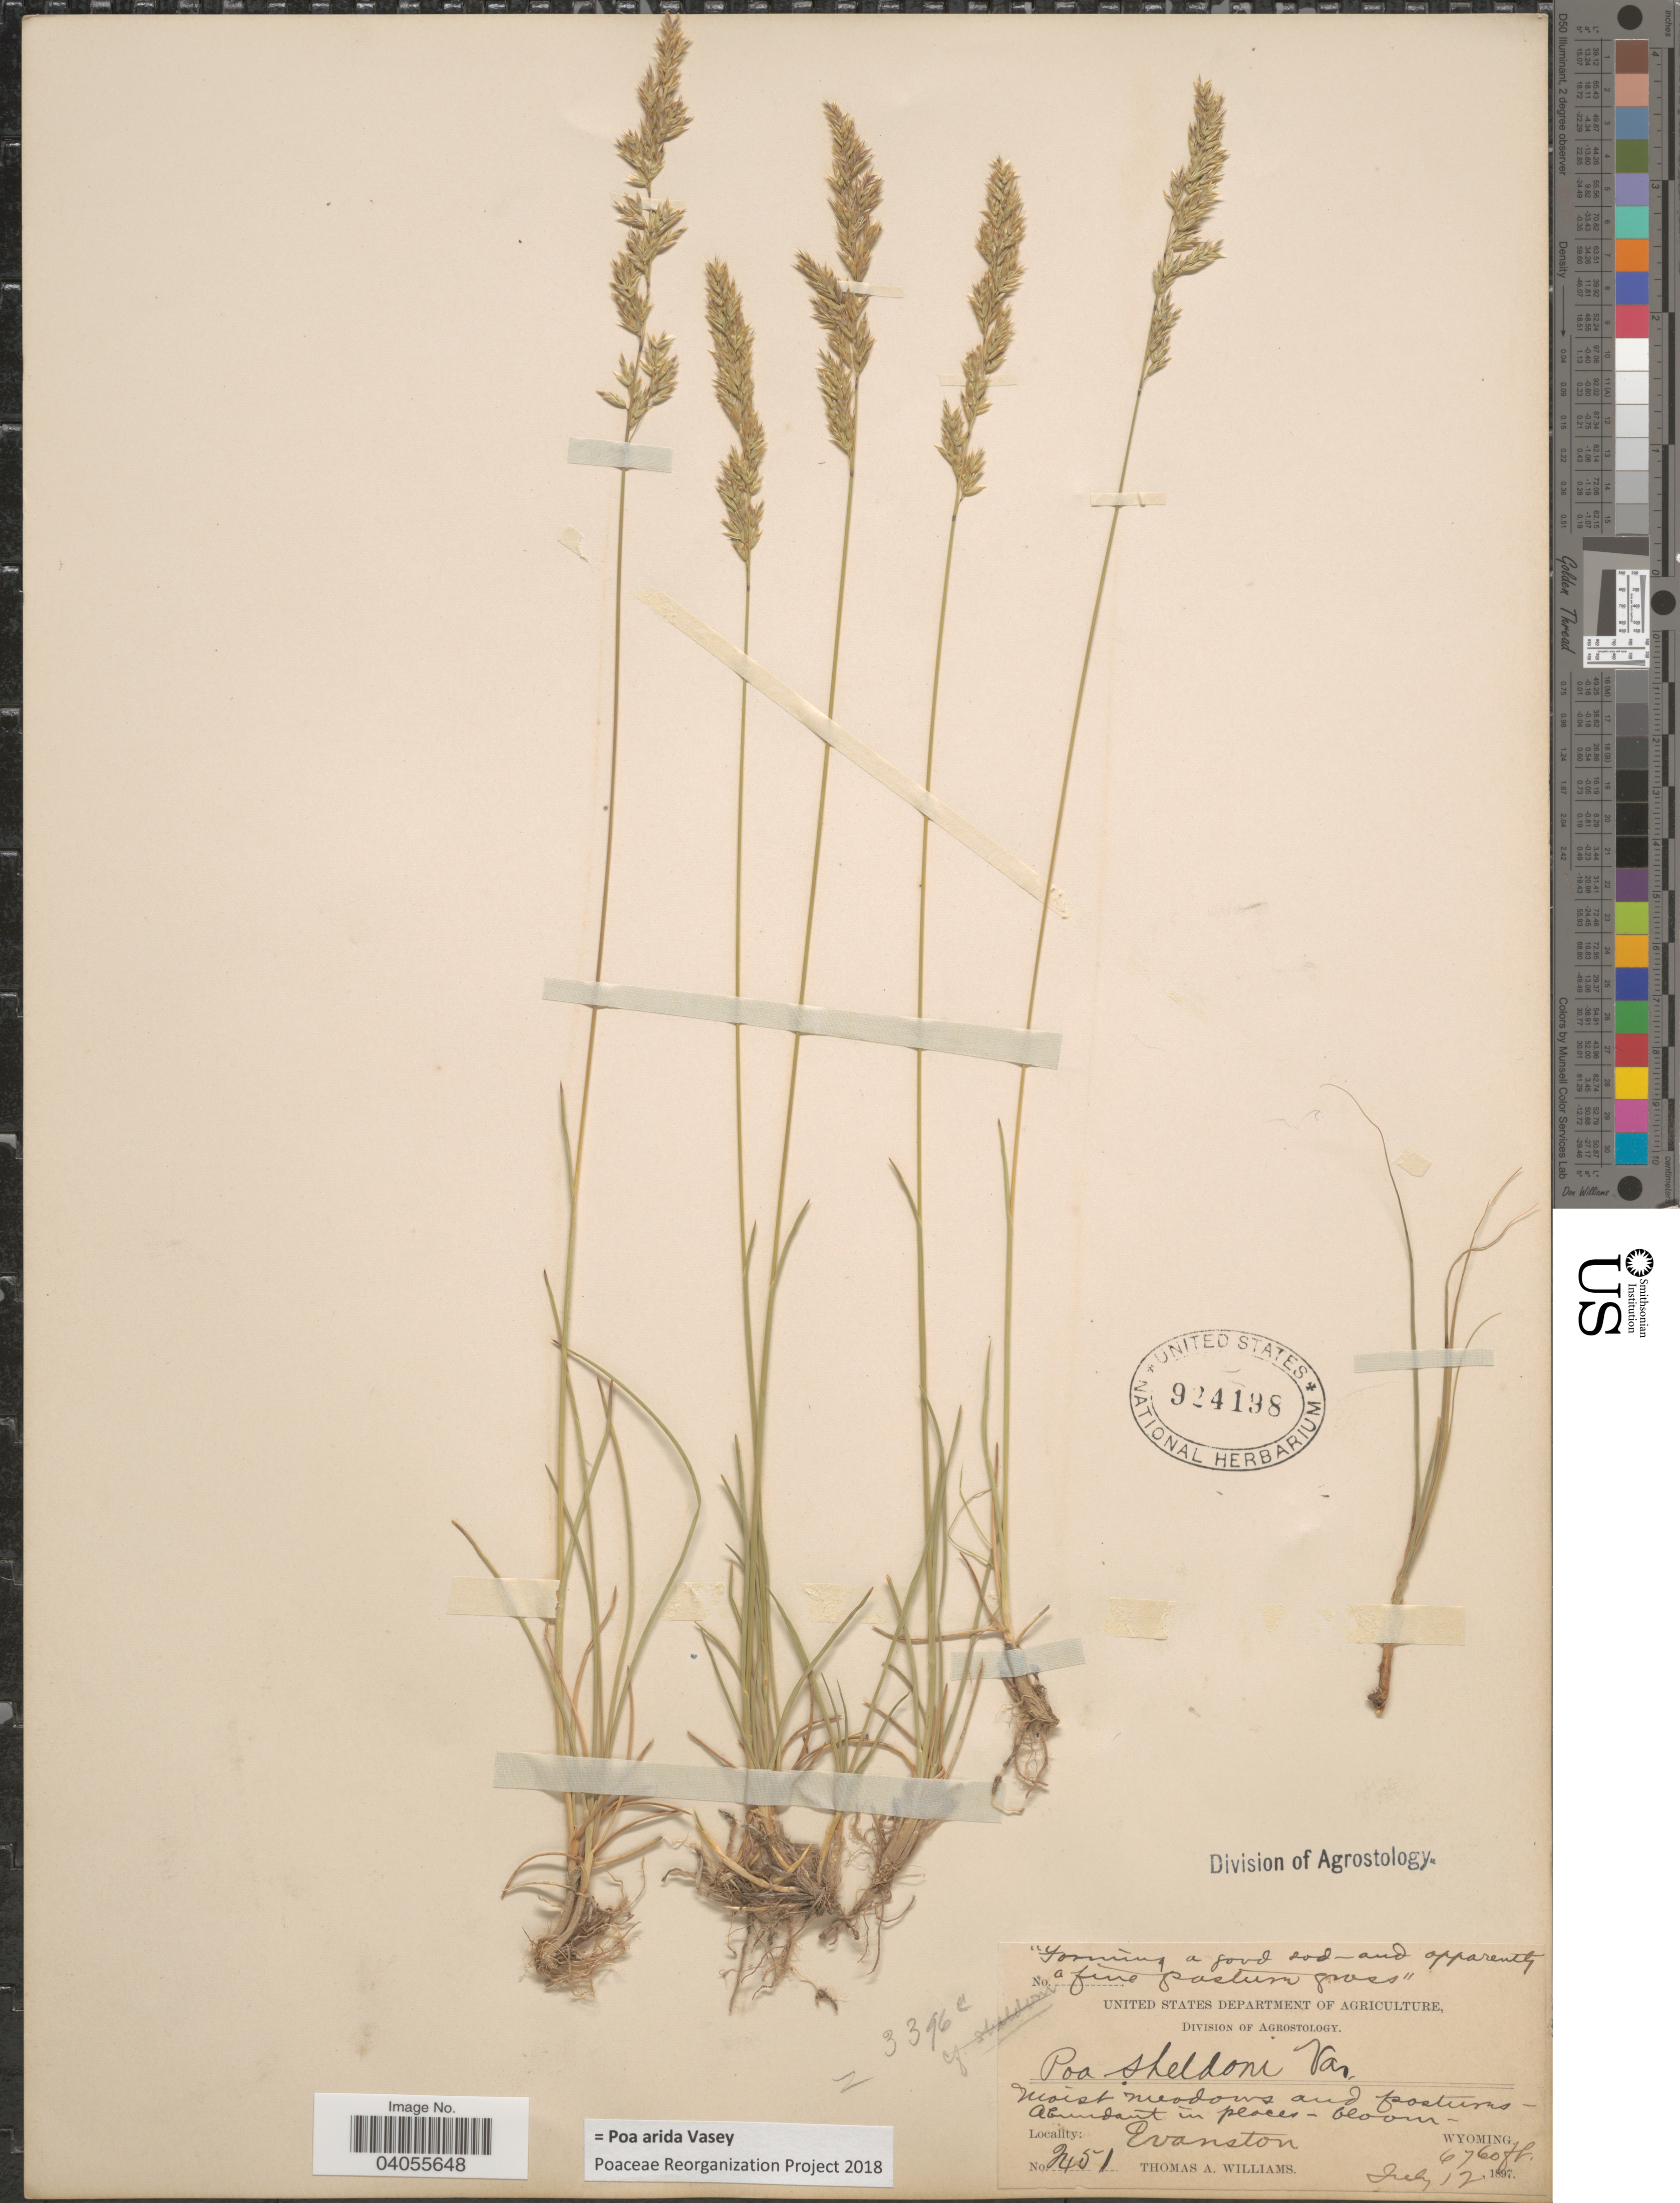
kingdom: Plantae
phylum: Tracheophyta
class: Liliopsida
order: Poales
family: Poaceae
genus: Poa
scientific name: Poa arida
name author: Vasey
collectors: T. A. Williams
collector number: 2451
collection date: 1897-07-12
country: United States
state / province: Wyoming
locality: Evanston.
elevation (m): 2060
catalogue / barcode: US 924198